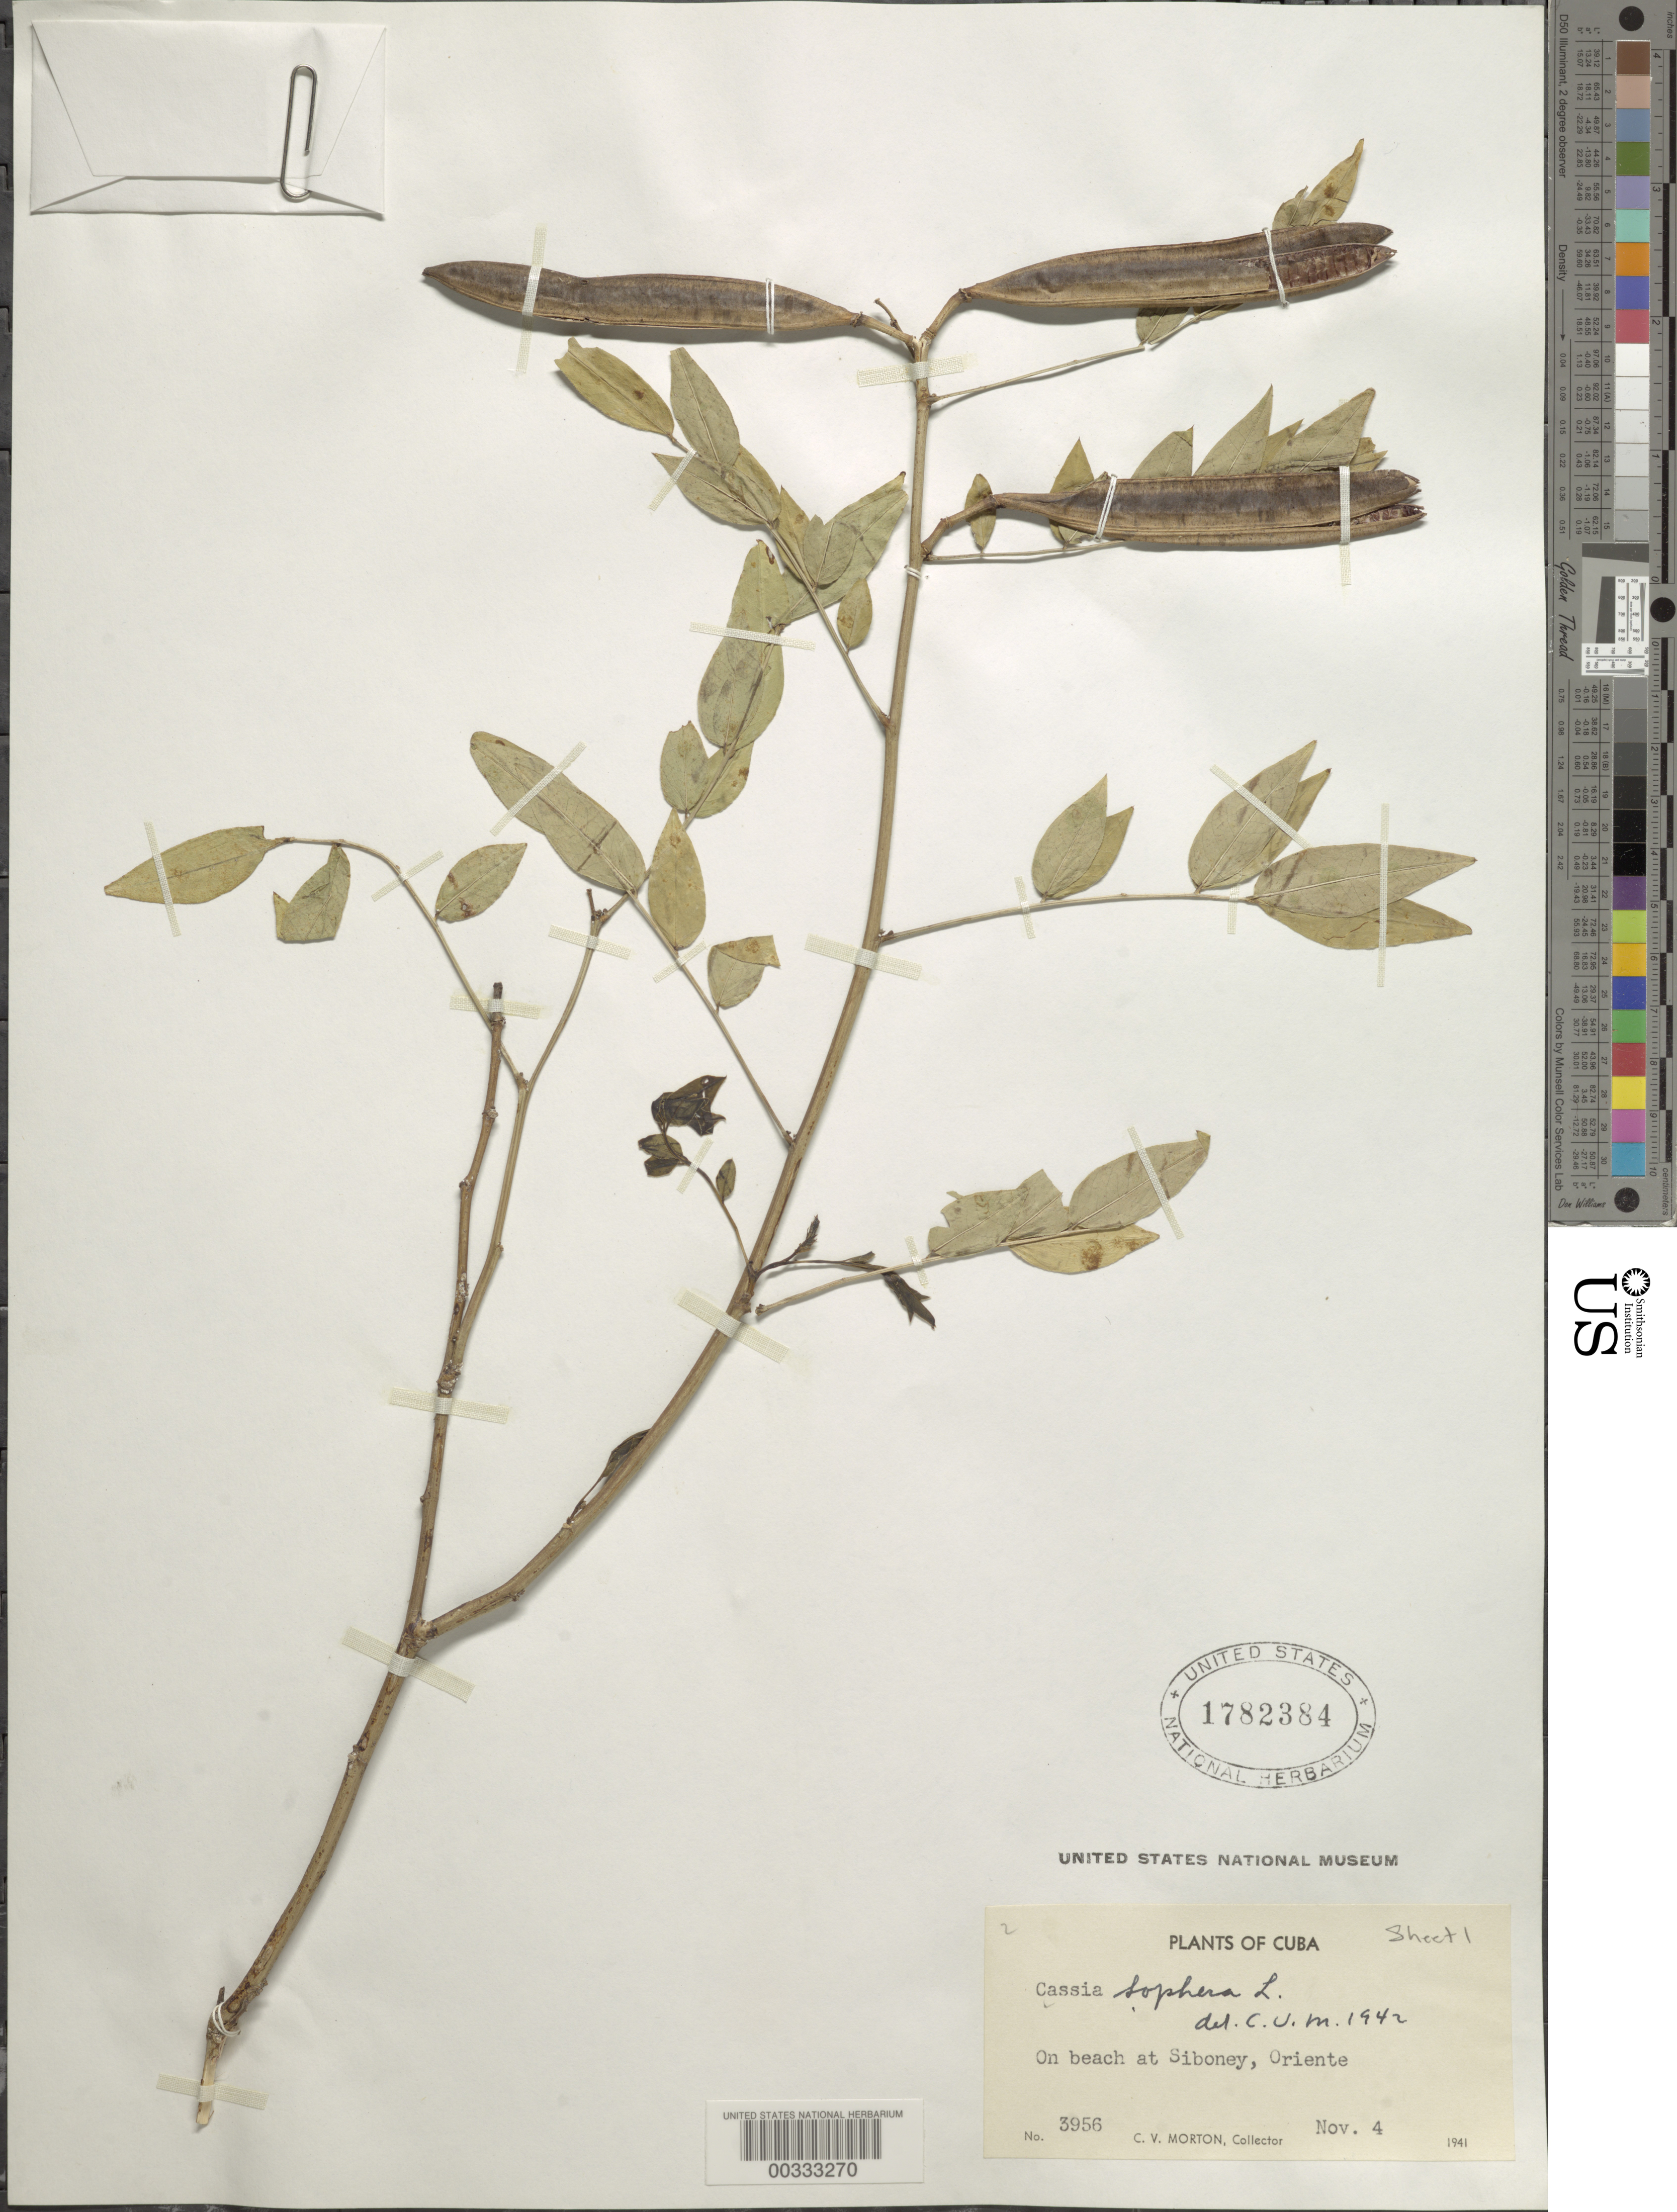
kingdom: Plantae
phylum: Tracheophyta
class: Magnoliopsida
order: Fabales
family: Fabaceae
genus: Senna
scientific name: Senna sophera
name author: (L.) Roxb.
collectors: C. V. Morton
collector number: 3956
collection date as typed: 04 Nov 1941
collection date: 1941-11-04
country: Cuba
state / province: Oriente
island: Greater Antilles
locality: At Siboney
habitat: On beach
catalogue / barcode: US 1782384